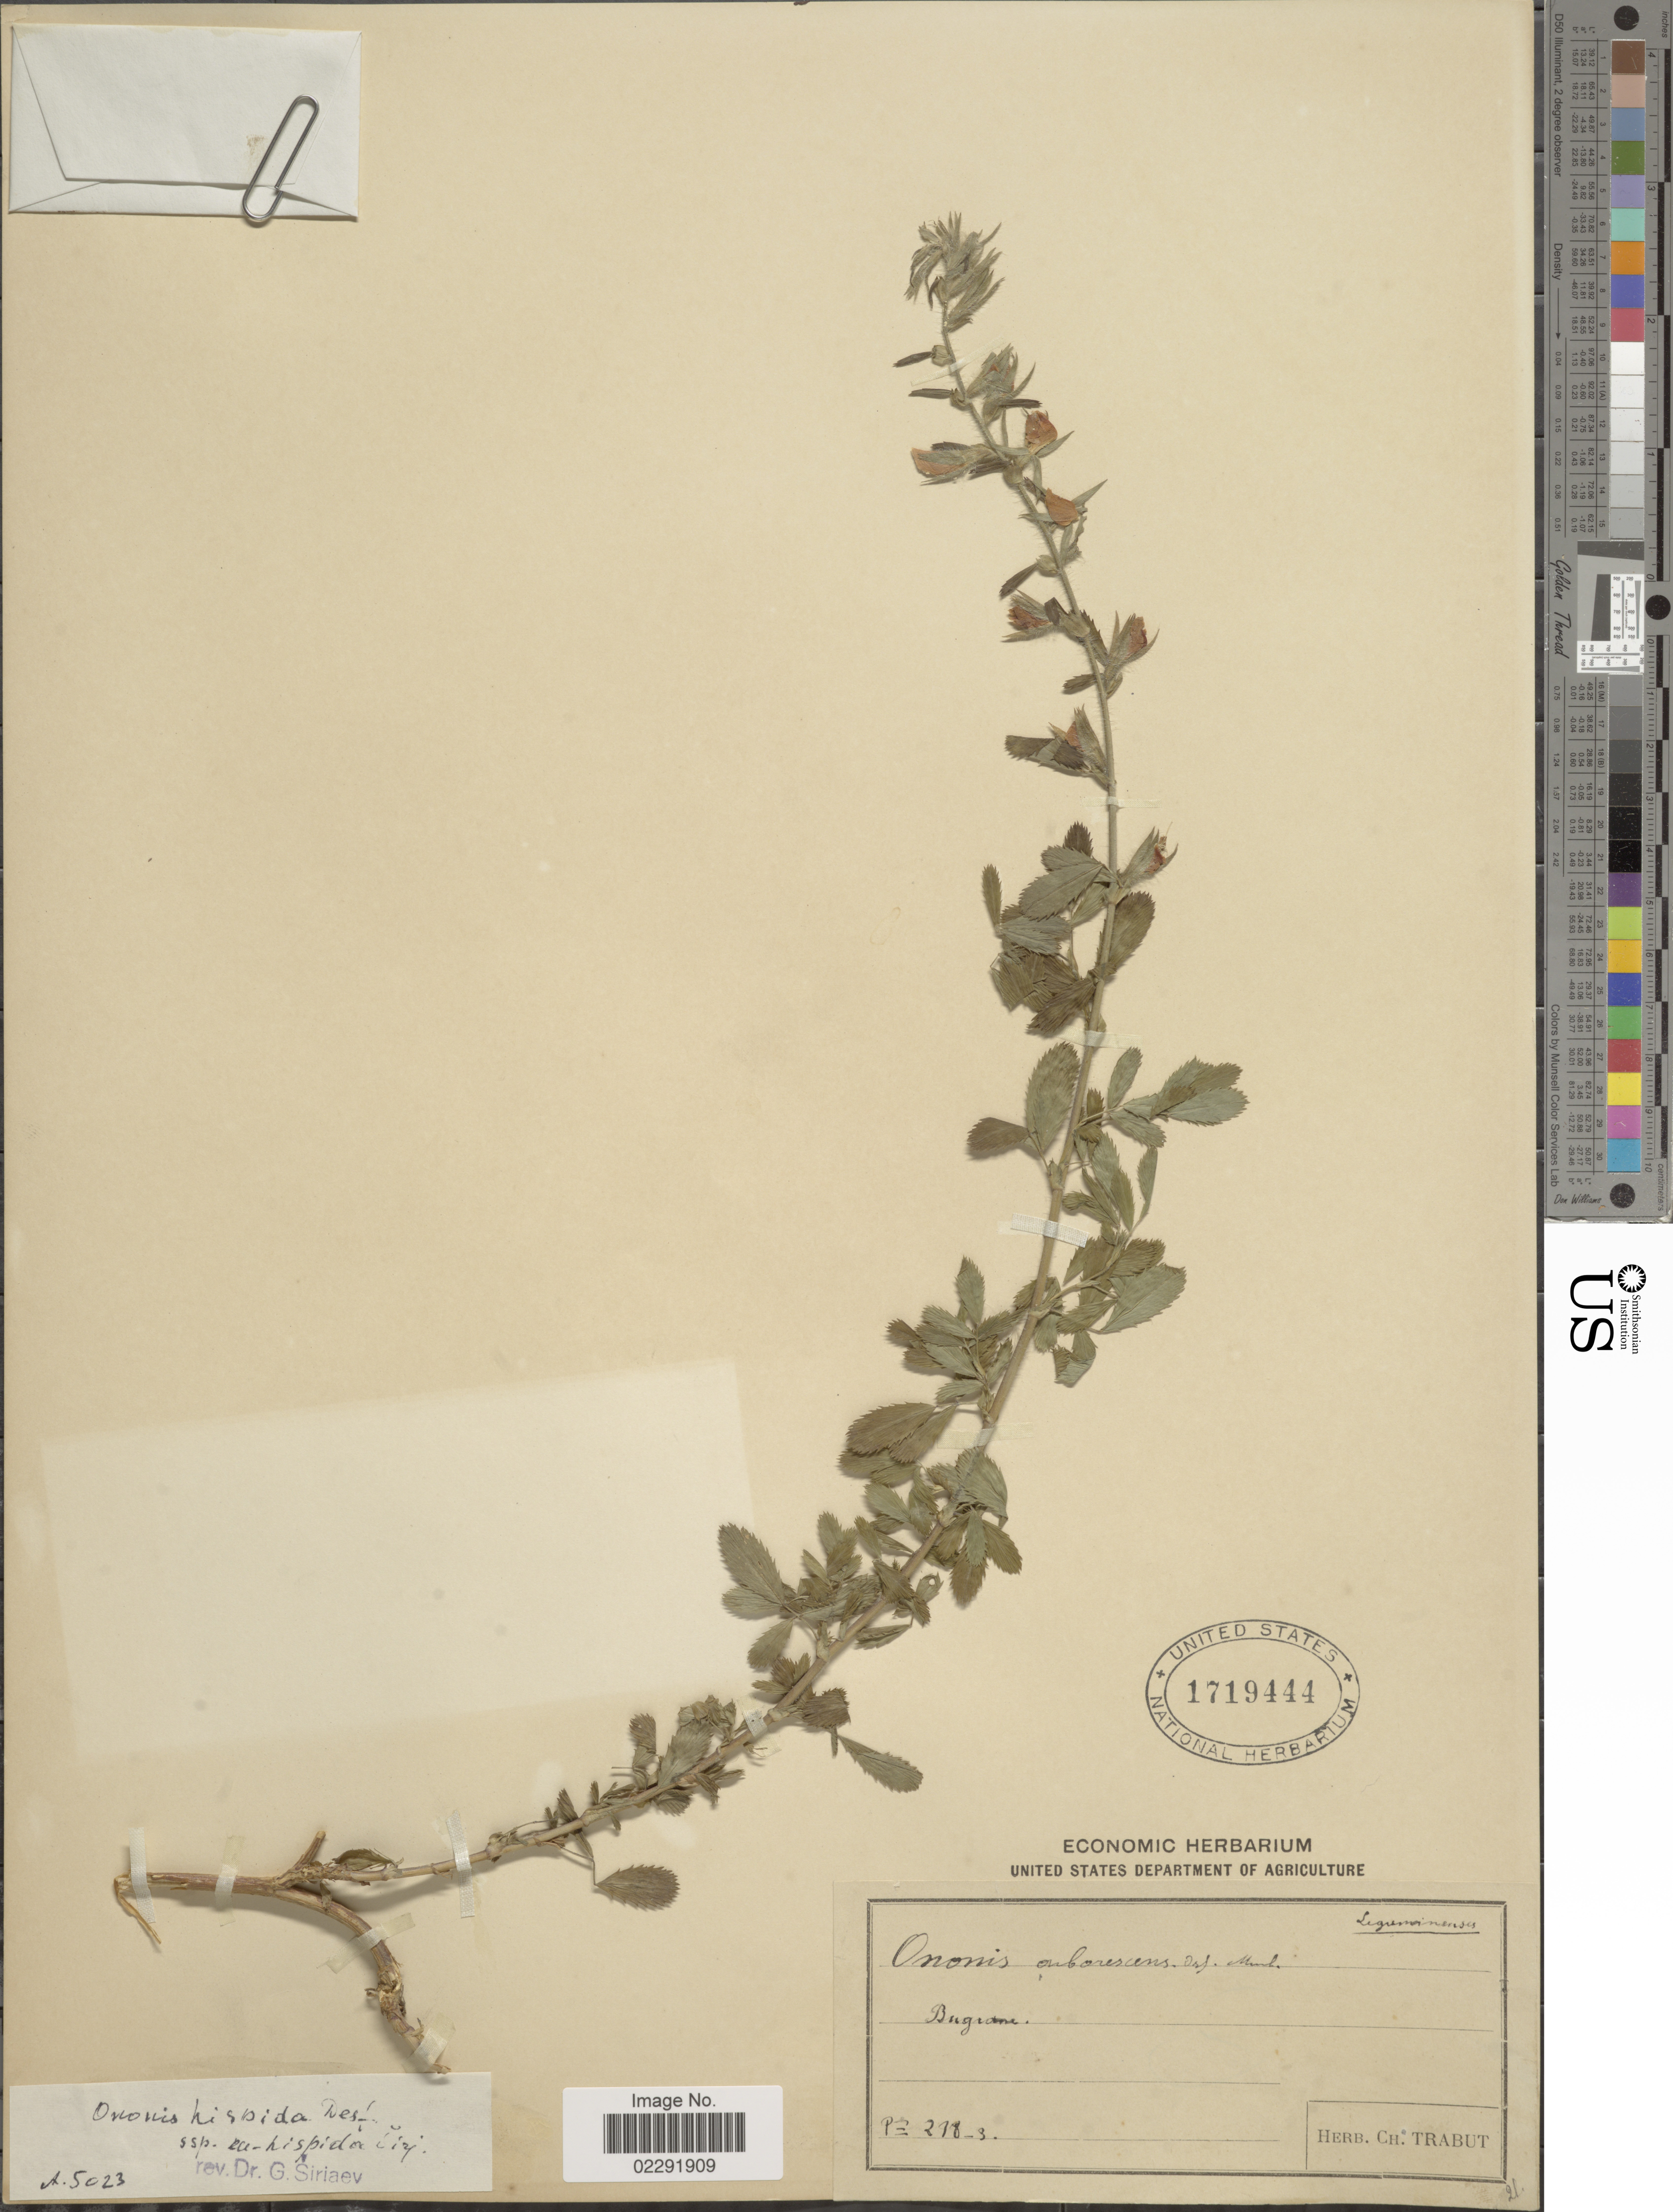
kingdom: Plantae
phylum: Tracheophyta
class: Magnoliopsida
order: Fabales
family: Fabaceae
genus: Ononis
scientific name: Ononis hispida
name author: Desf.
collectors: Ex herb. Ch. Trabut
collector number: P218-3*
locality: Bugrone [interpreted]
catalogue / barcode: US 1719444